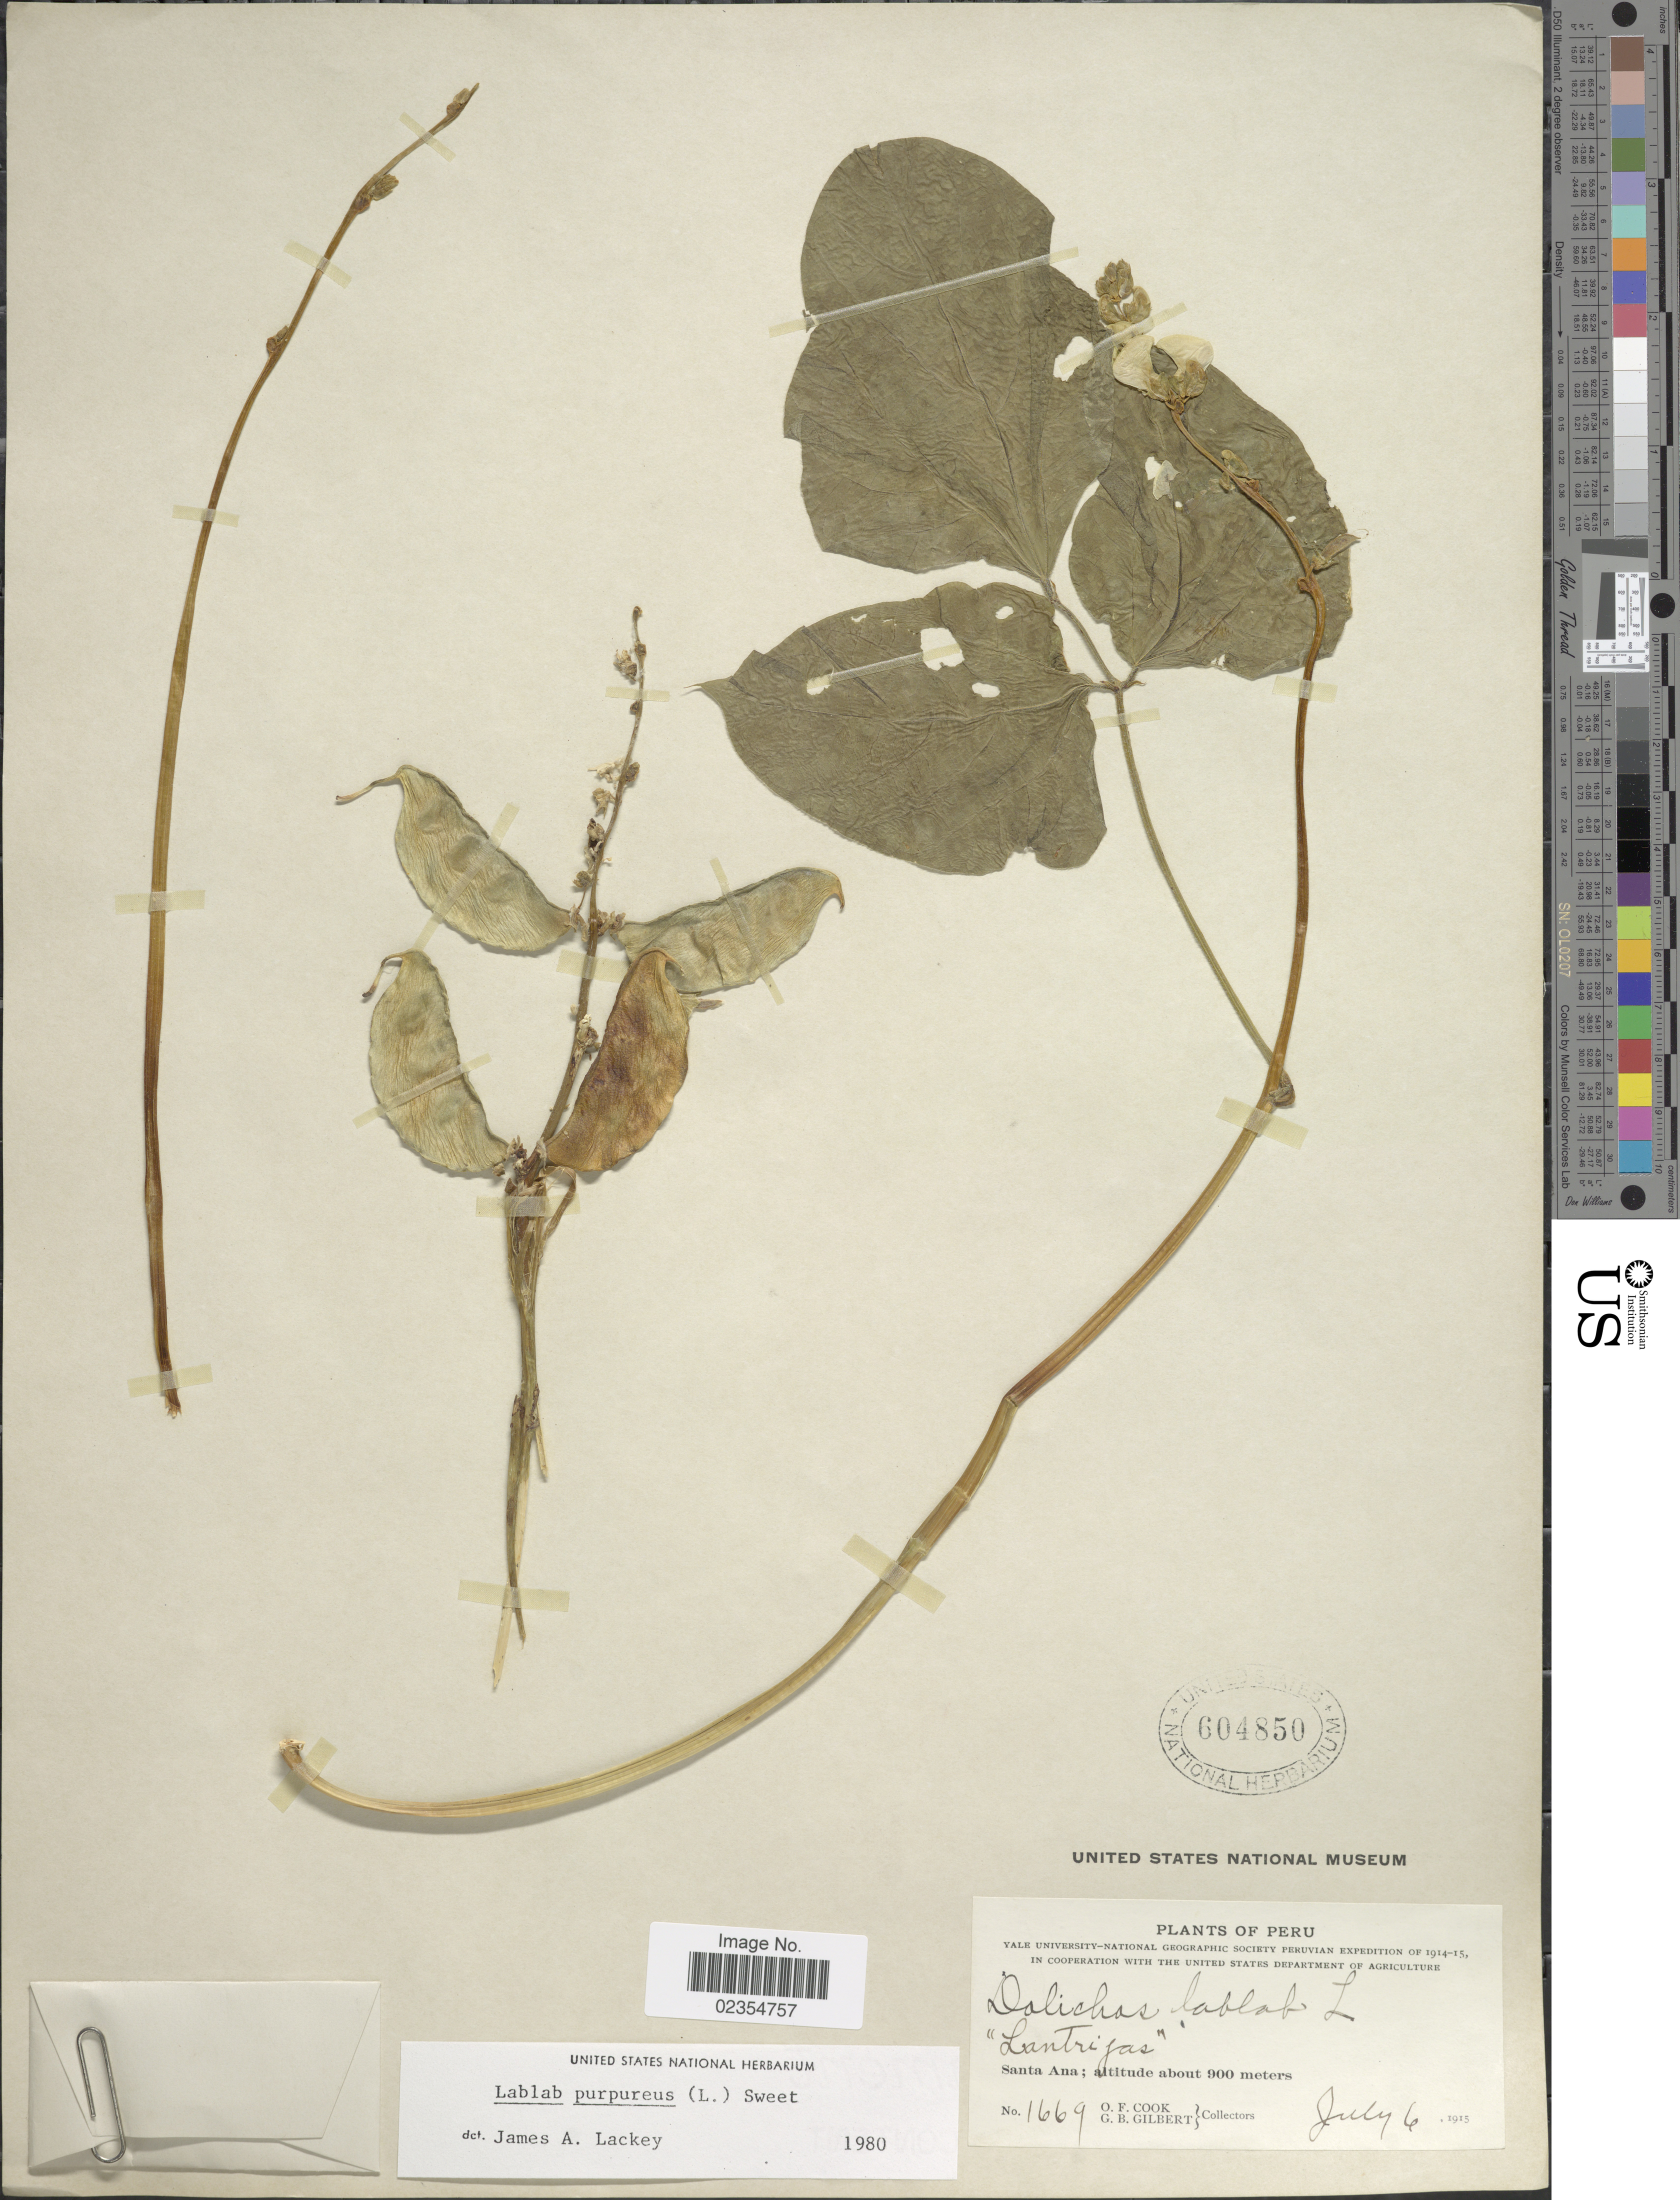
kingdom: Plantae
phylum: Tracheophyta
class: Magnoliopsida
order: Fabales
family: Fabaceae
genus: Lablab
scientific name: Lablab purpureus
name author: (L.) Sweet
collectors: O. F. Cook & G. B. Gilbert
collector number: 1669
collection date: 1915-07-06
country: Peru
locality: Santa Ana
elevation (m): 900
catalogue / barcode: US 604850